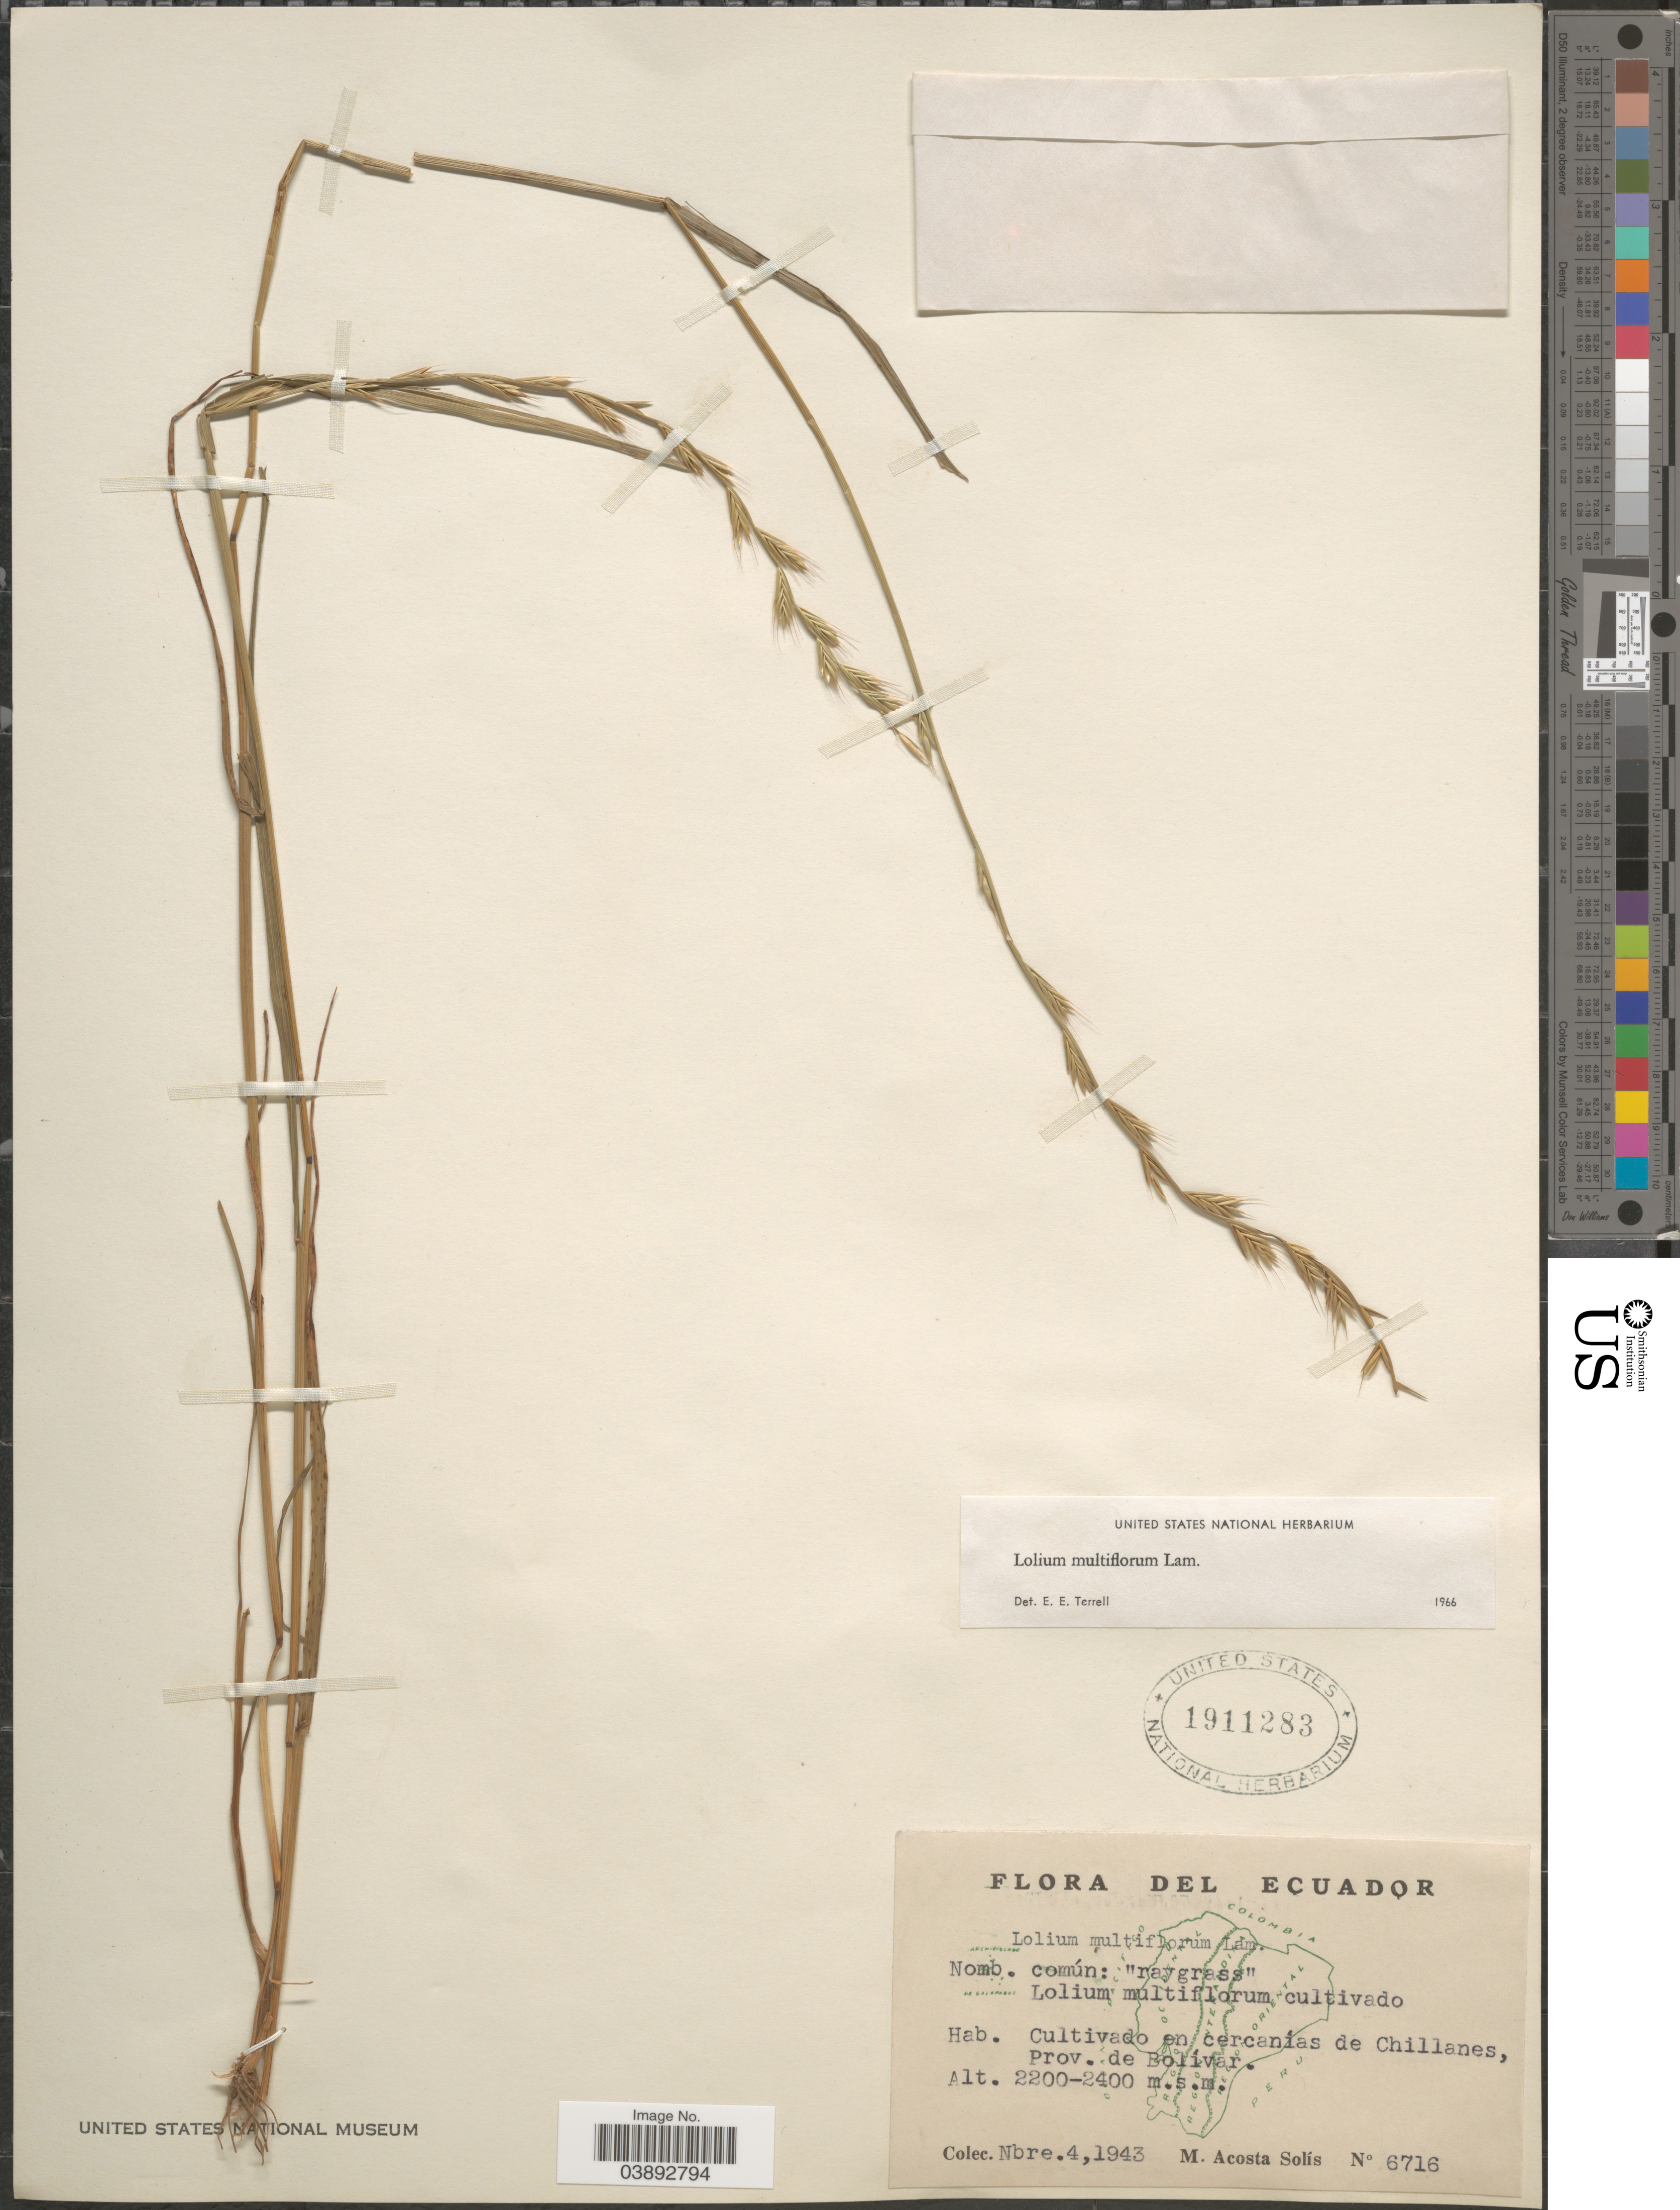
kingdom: Plantae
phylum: Tracheophyta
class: Liliopsida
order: Poales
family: Poaceae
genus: Lolium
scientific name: Lolium multiflorum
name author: Lam.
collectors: M. Acosta Solis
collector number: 6716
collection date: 1943-11-04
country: Ecuador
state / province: Bolívar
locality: Cultivado en cercanías de Chillanes.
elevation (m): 2200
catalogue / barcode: US 1911283